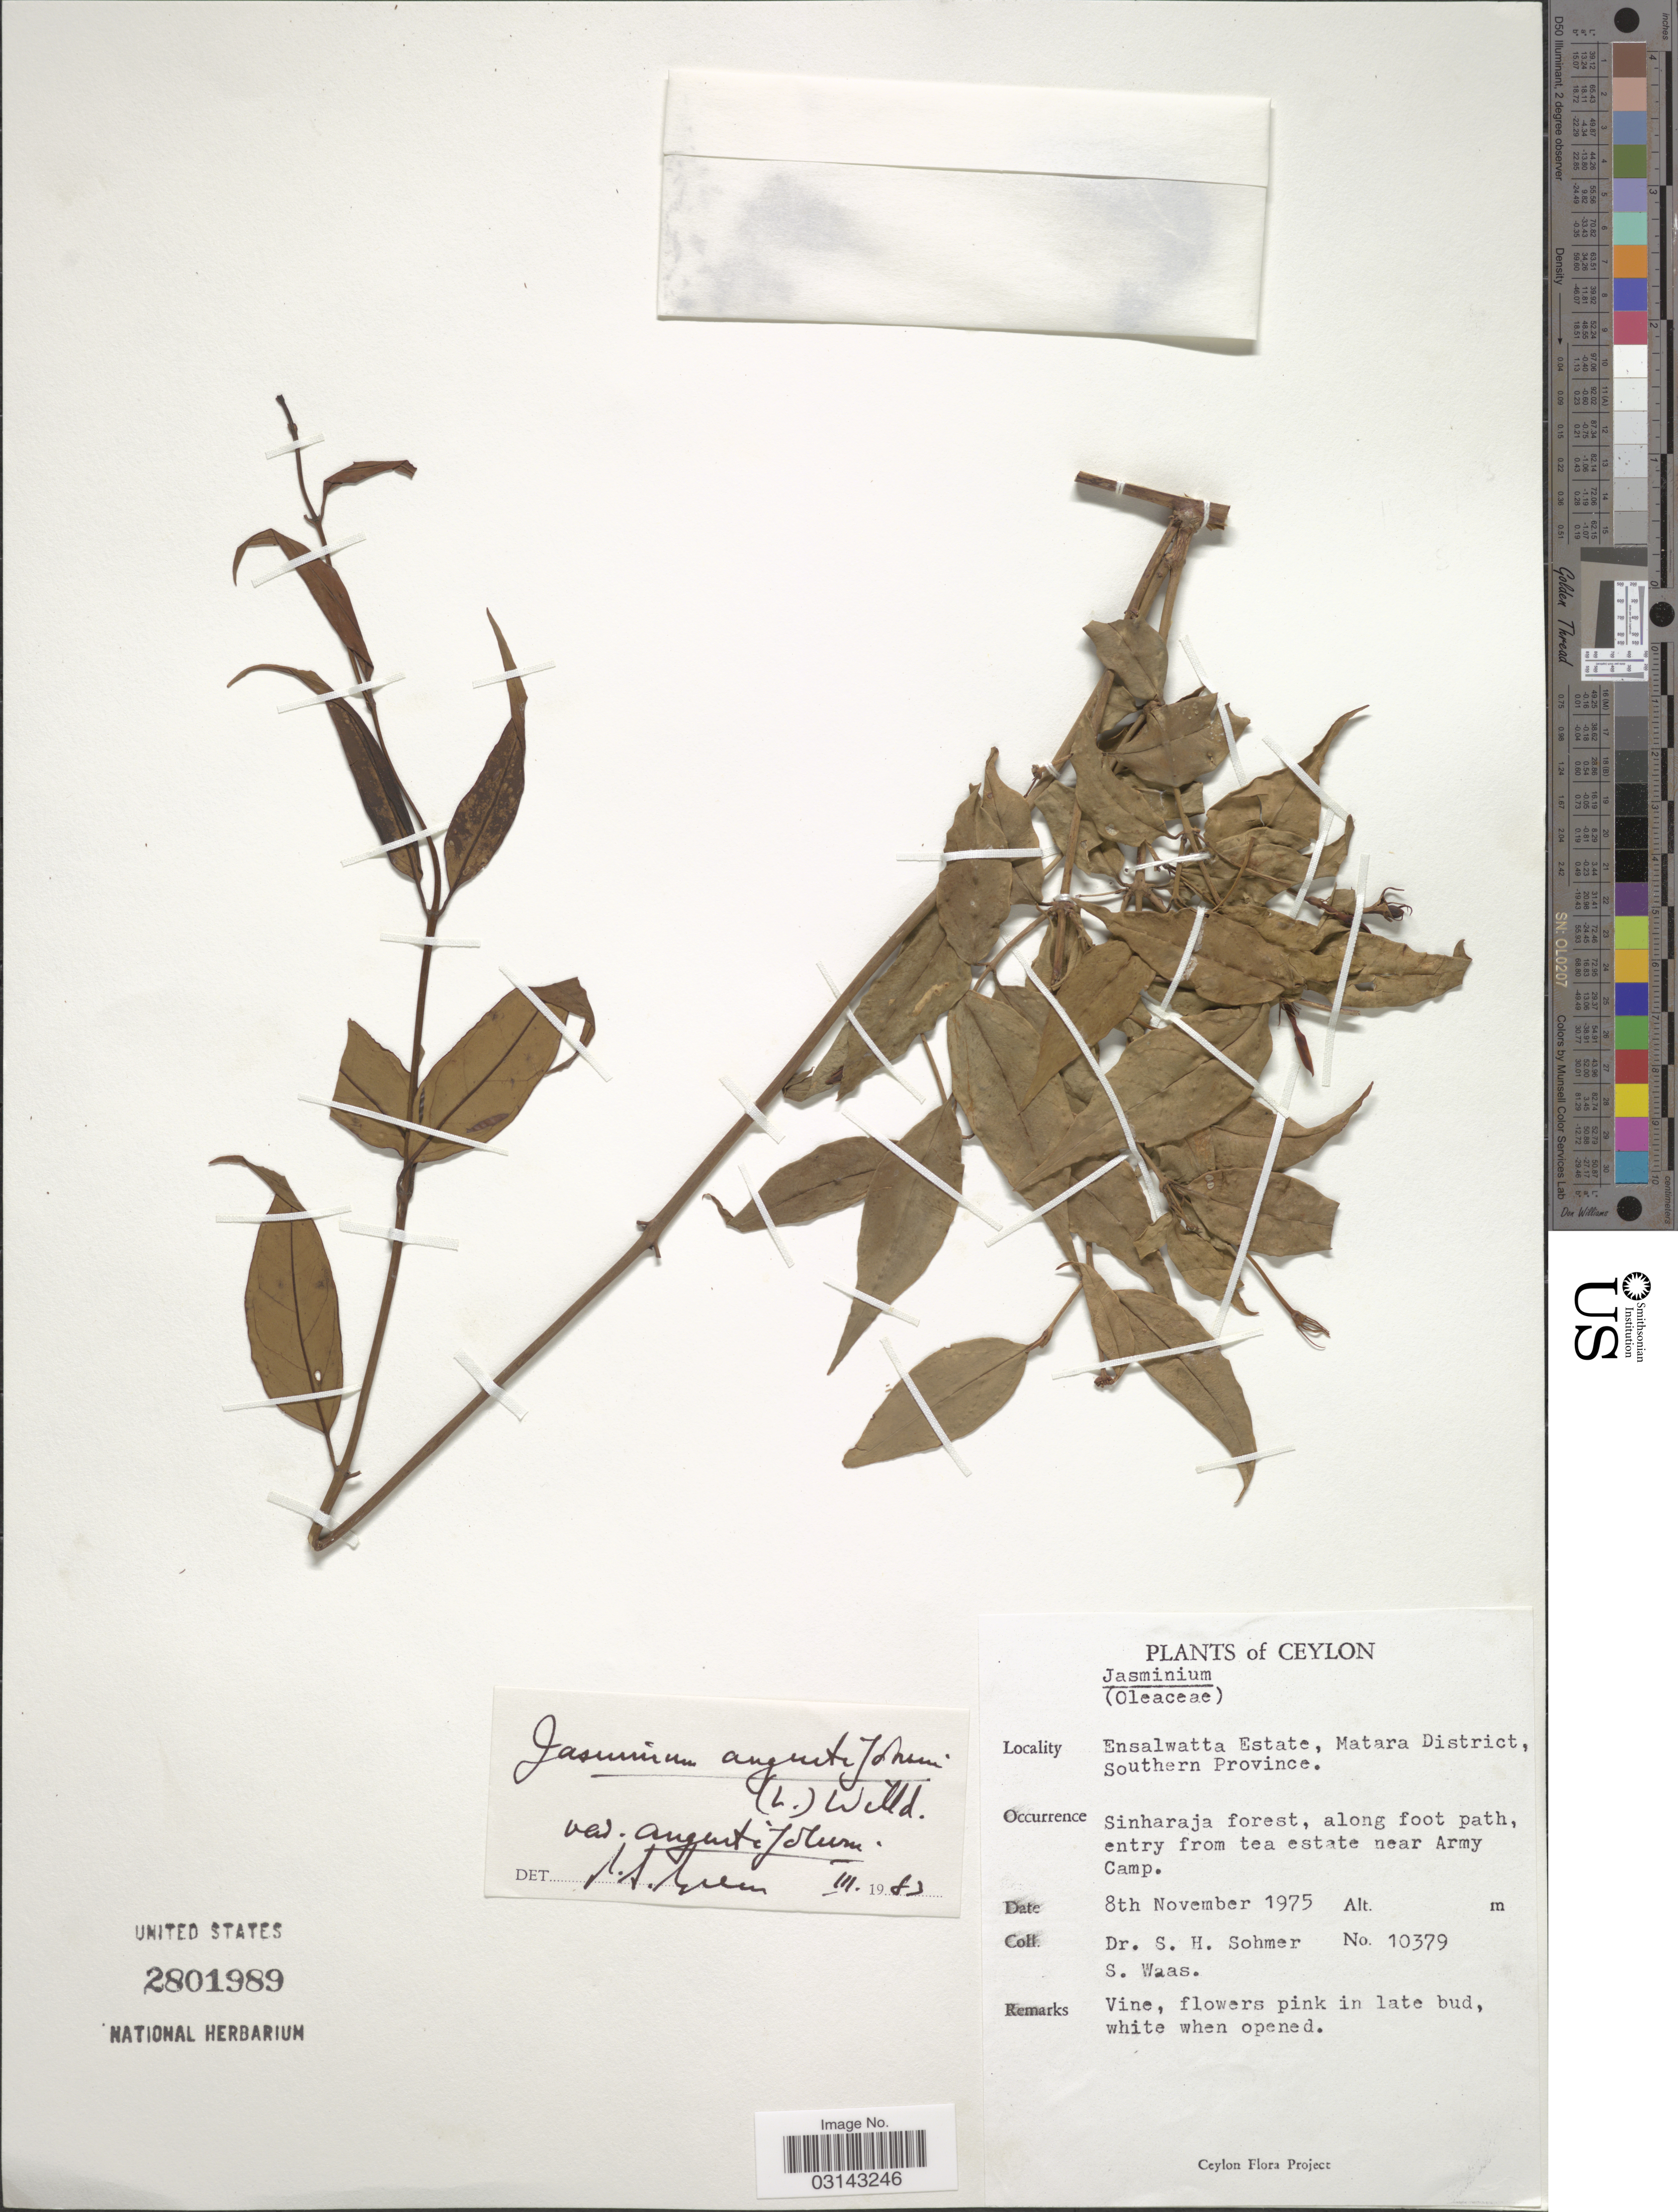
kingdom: Plantae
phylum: Tracheophyta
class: Magnoliopsida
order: Lamiales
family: Oleaceae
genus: Jasminum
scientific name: Jasminum angustifolium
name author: (L.) Willd.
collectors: S. H. Sohmer & S. Waas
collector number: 10379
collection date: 1975-11-08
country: Sri Lanka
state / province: Southern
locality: Ceylon. Ensalwatta Estate, Matara District. Sinharaja forest, along foot path, entry from tea estate near Army Camp.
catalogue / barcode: US 2801989